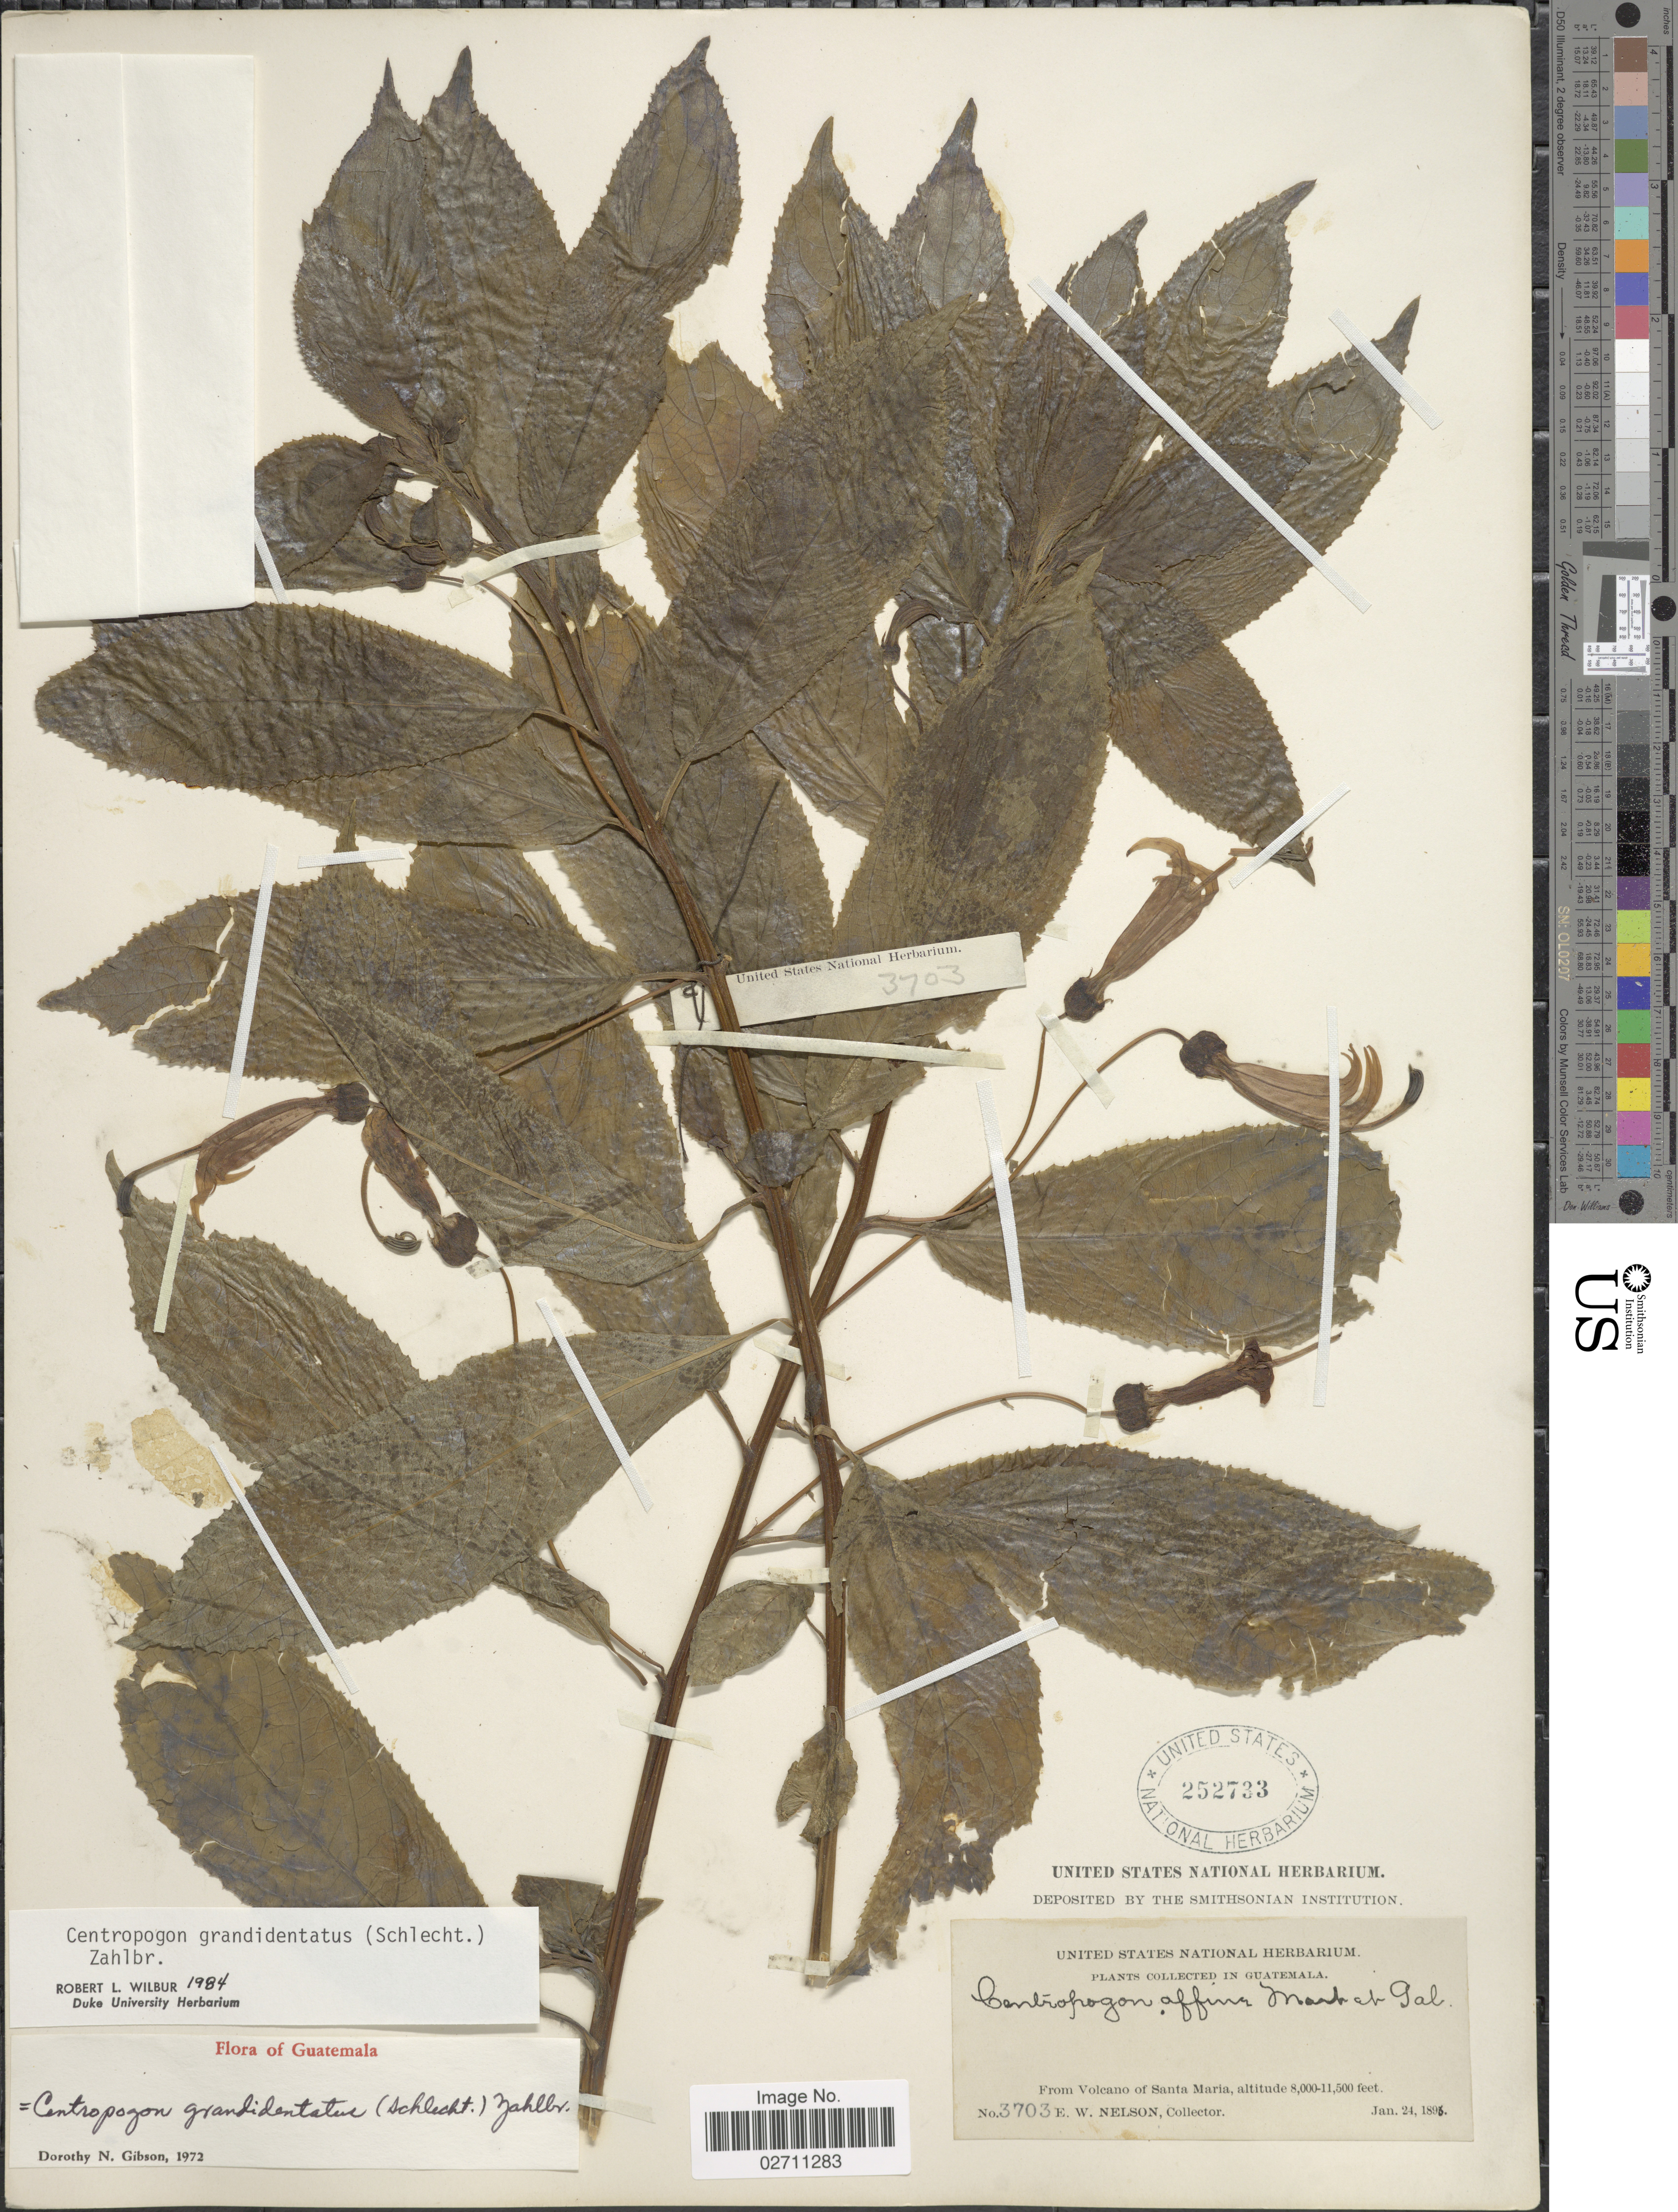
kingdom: Plantae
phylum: Tracheophyta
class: Magnoliopsida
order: Asterales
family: Campanulaceae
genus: Centropogon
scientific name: Centropogon grandidentatus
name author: (Schltdl.) Zahlbr.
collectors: E. W. Nelson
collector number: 3703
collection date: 1896-01-24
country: Guatemala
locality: From Volcano of Santa Maria.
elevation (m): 2438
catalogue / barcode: US 252733